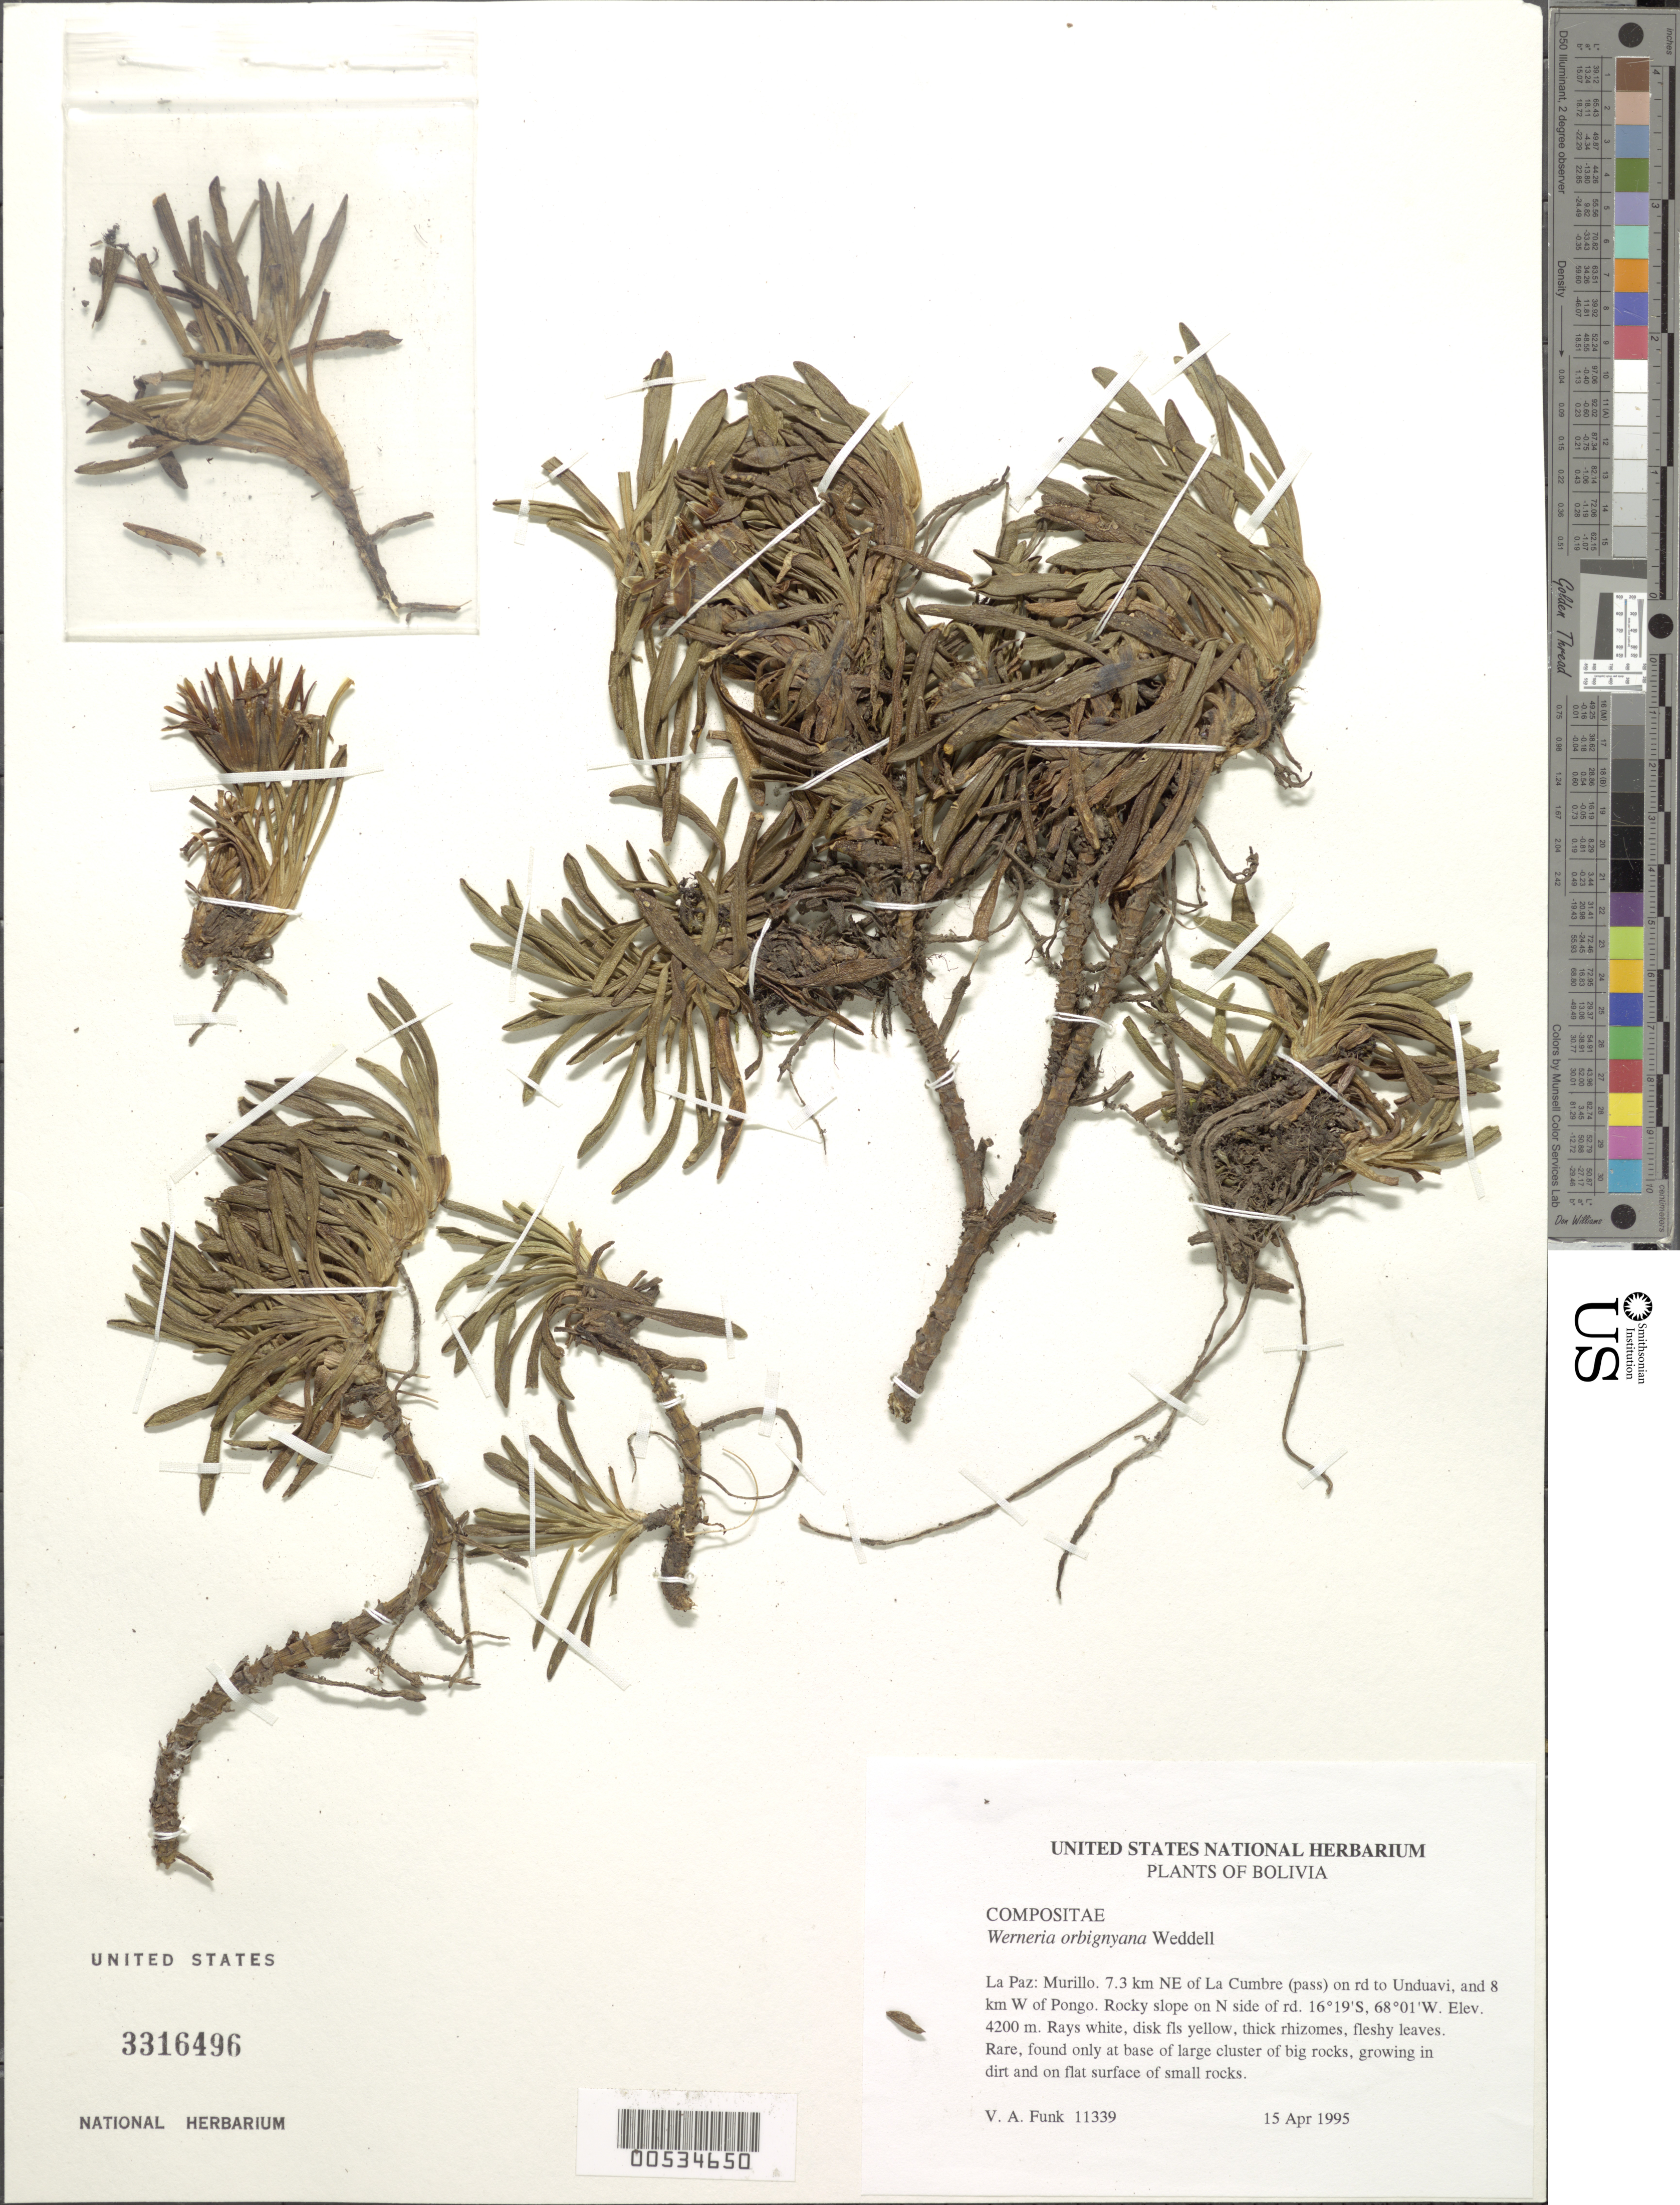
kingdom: Plantae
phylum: Tracheophyta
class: Magnoliopsida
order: Asterales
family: Asteraceae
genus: Werneria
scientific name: Werneria orbignyana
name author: Wedd.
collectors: V. Funk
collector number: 11339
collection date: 1995-04-15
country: Bolivia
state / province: La Paz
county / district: Murillo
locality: La Cumbre (pass), 7.3 km NE of, on rd to Unduavi, and 8 km W of Pongo. Rock slope of N side of rd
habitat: Found only at base of large cluster of big rocks, growing in dirt and on flat surface of small rocks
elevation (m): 4200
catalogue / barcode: US 3316496